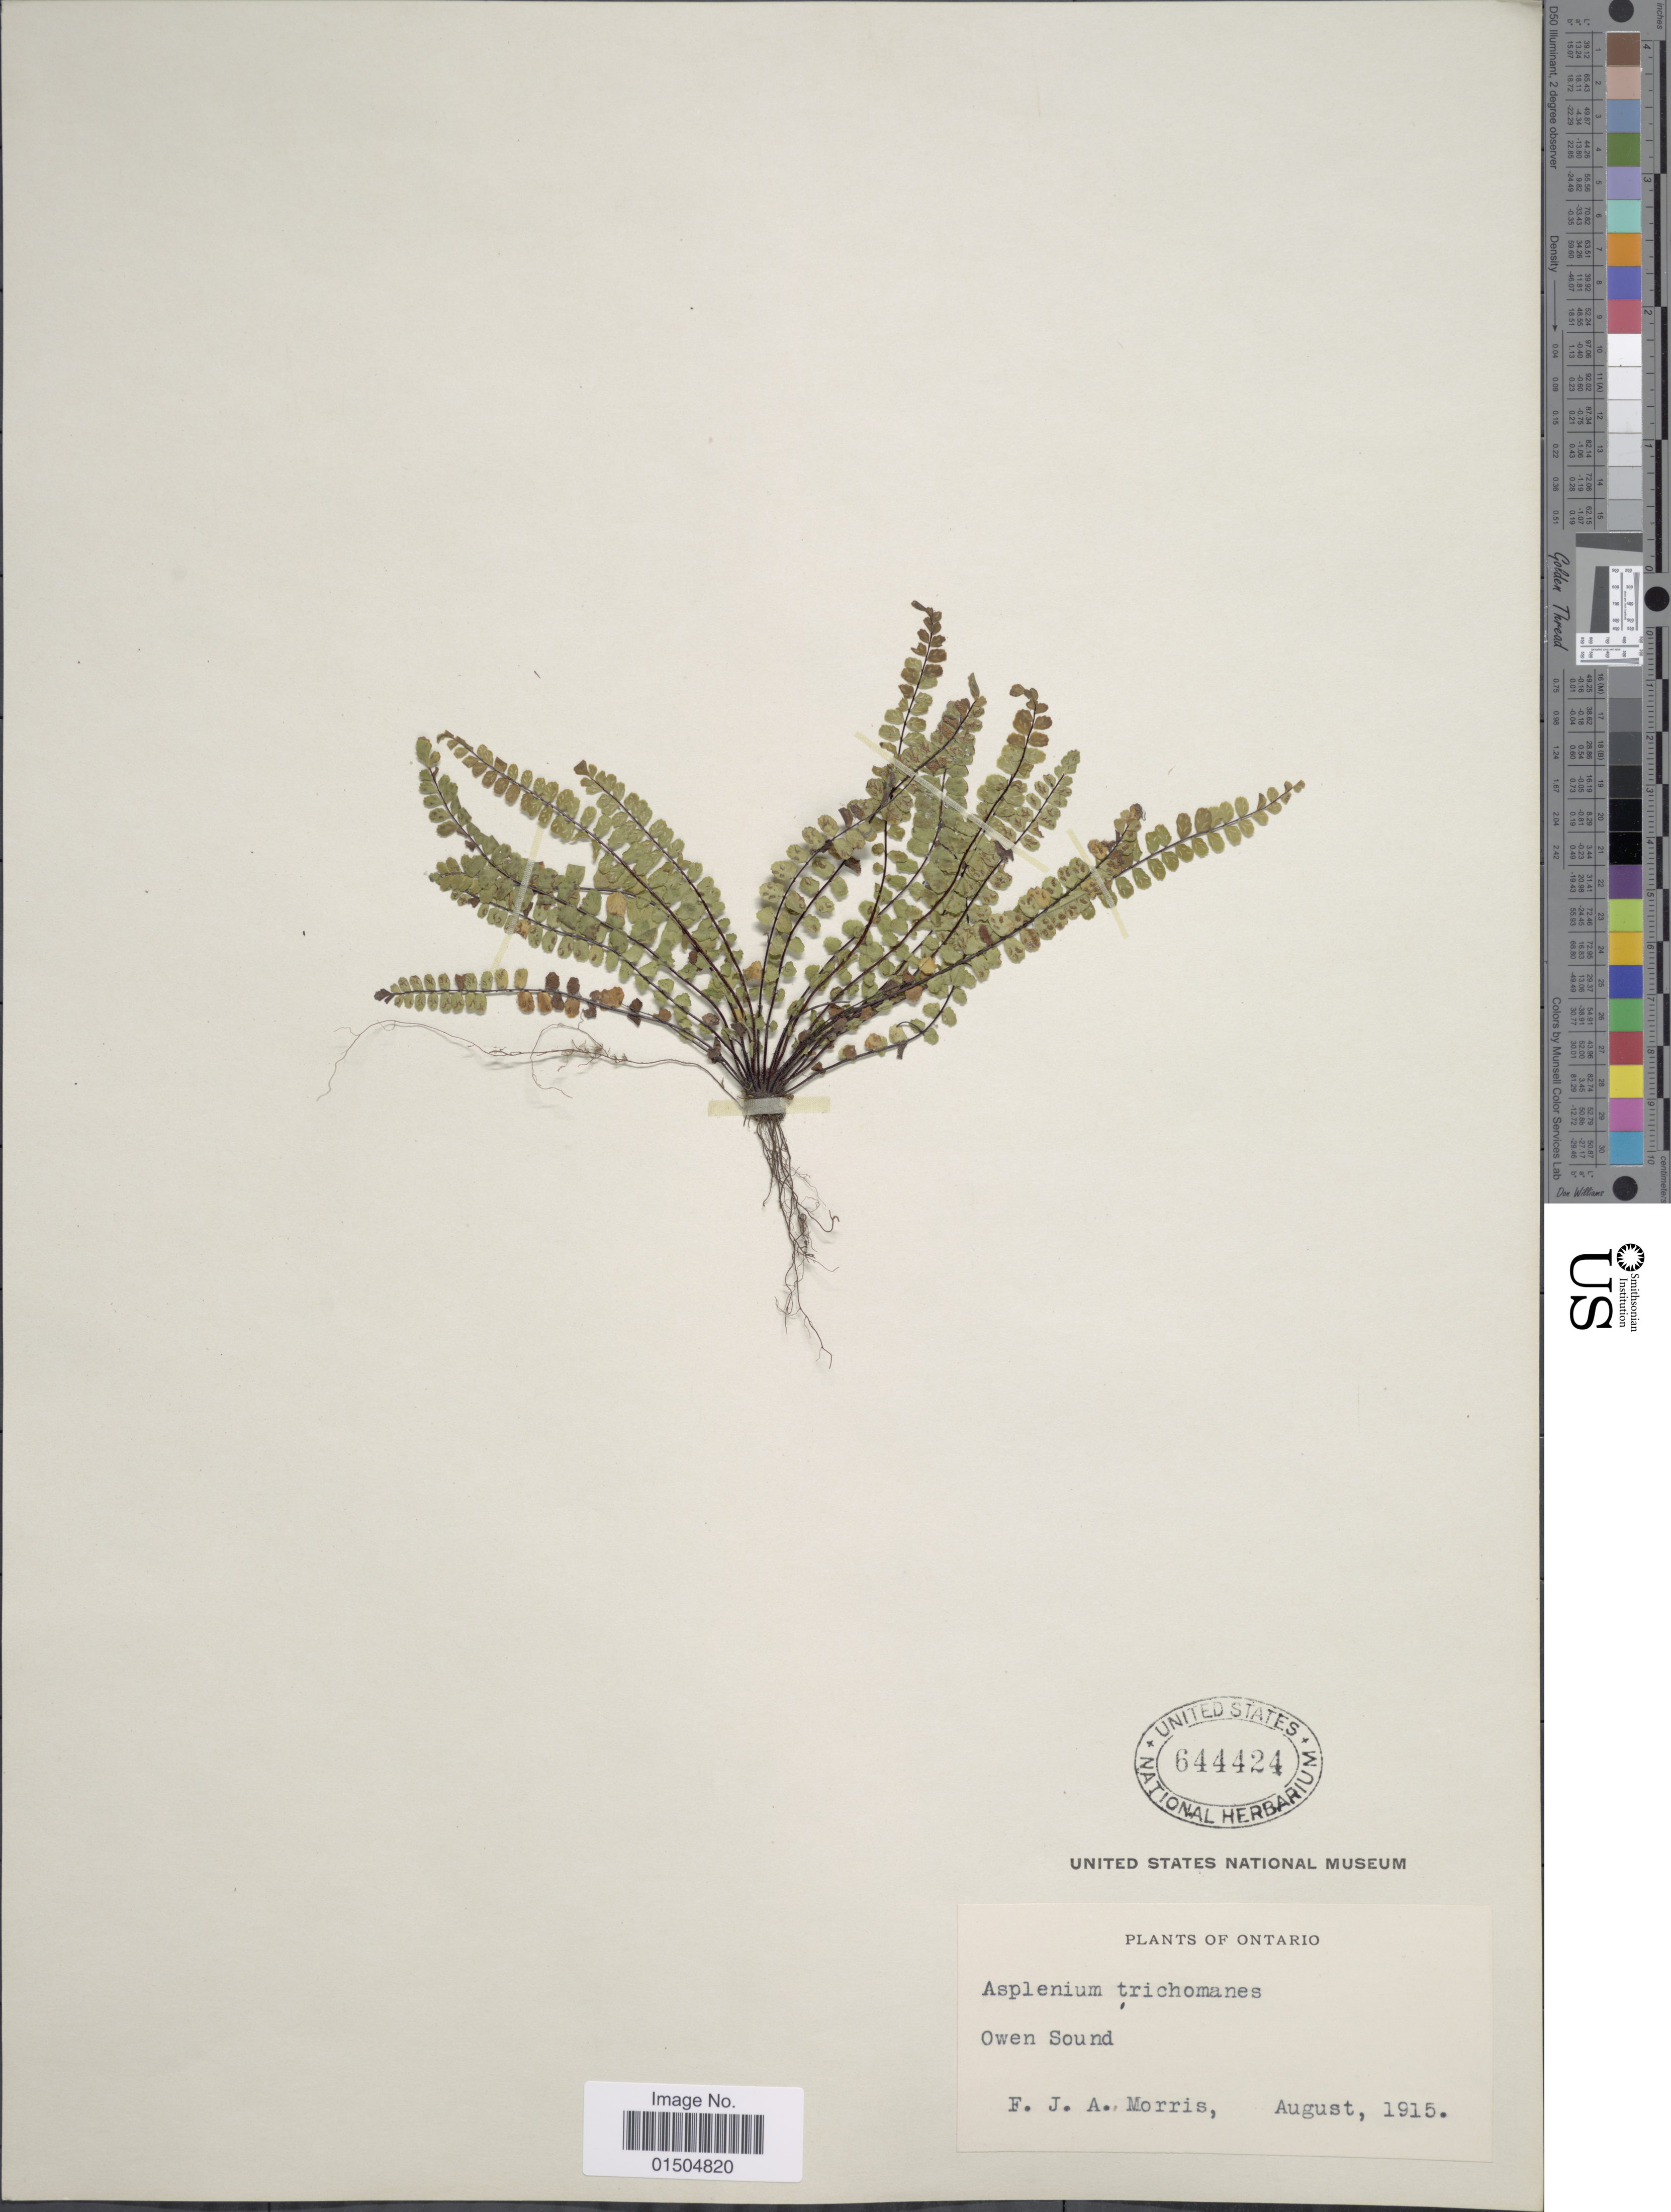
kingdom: Plantae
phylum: Tracheophyta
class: Polypodiopsida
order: Polypodiales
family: Aspleniaceae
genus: Asplenium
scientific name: Asplenium trichomanes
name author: L.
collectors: F. Morris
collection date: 1915-08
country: Canada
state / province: Ontario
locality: Owen Sound.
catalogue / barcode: US 644424